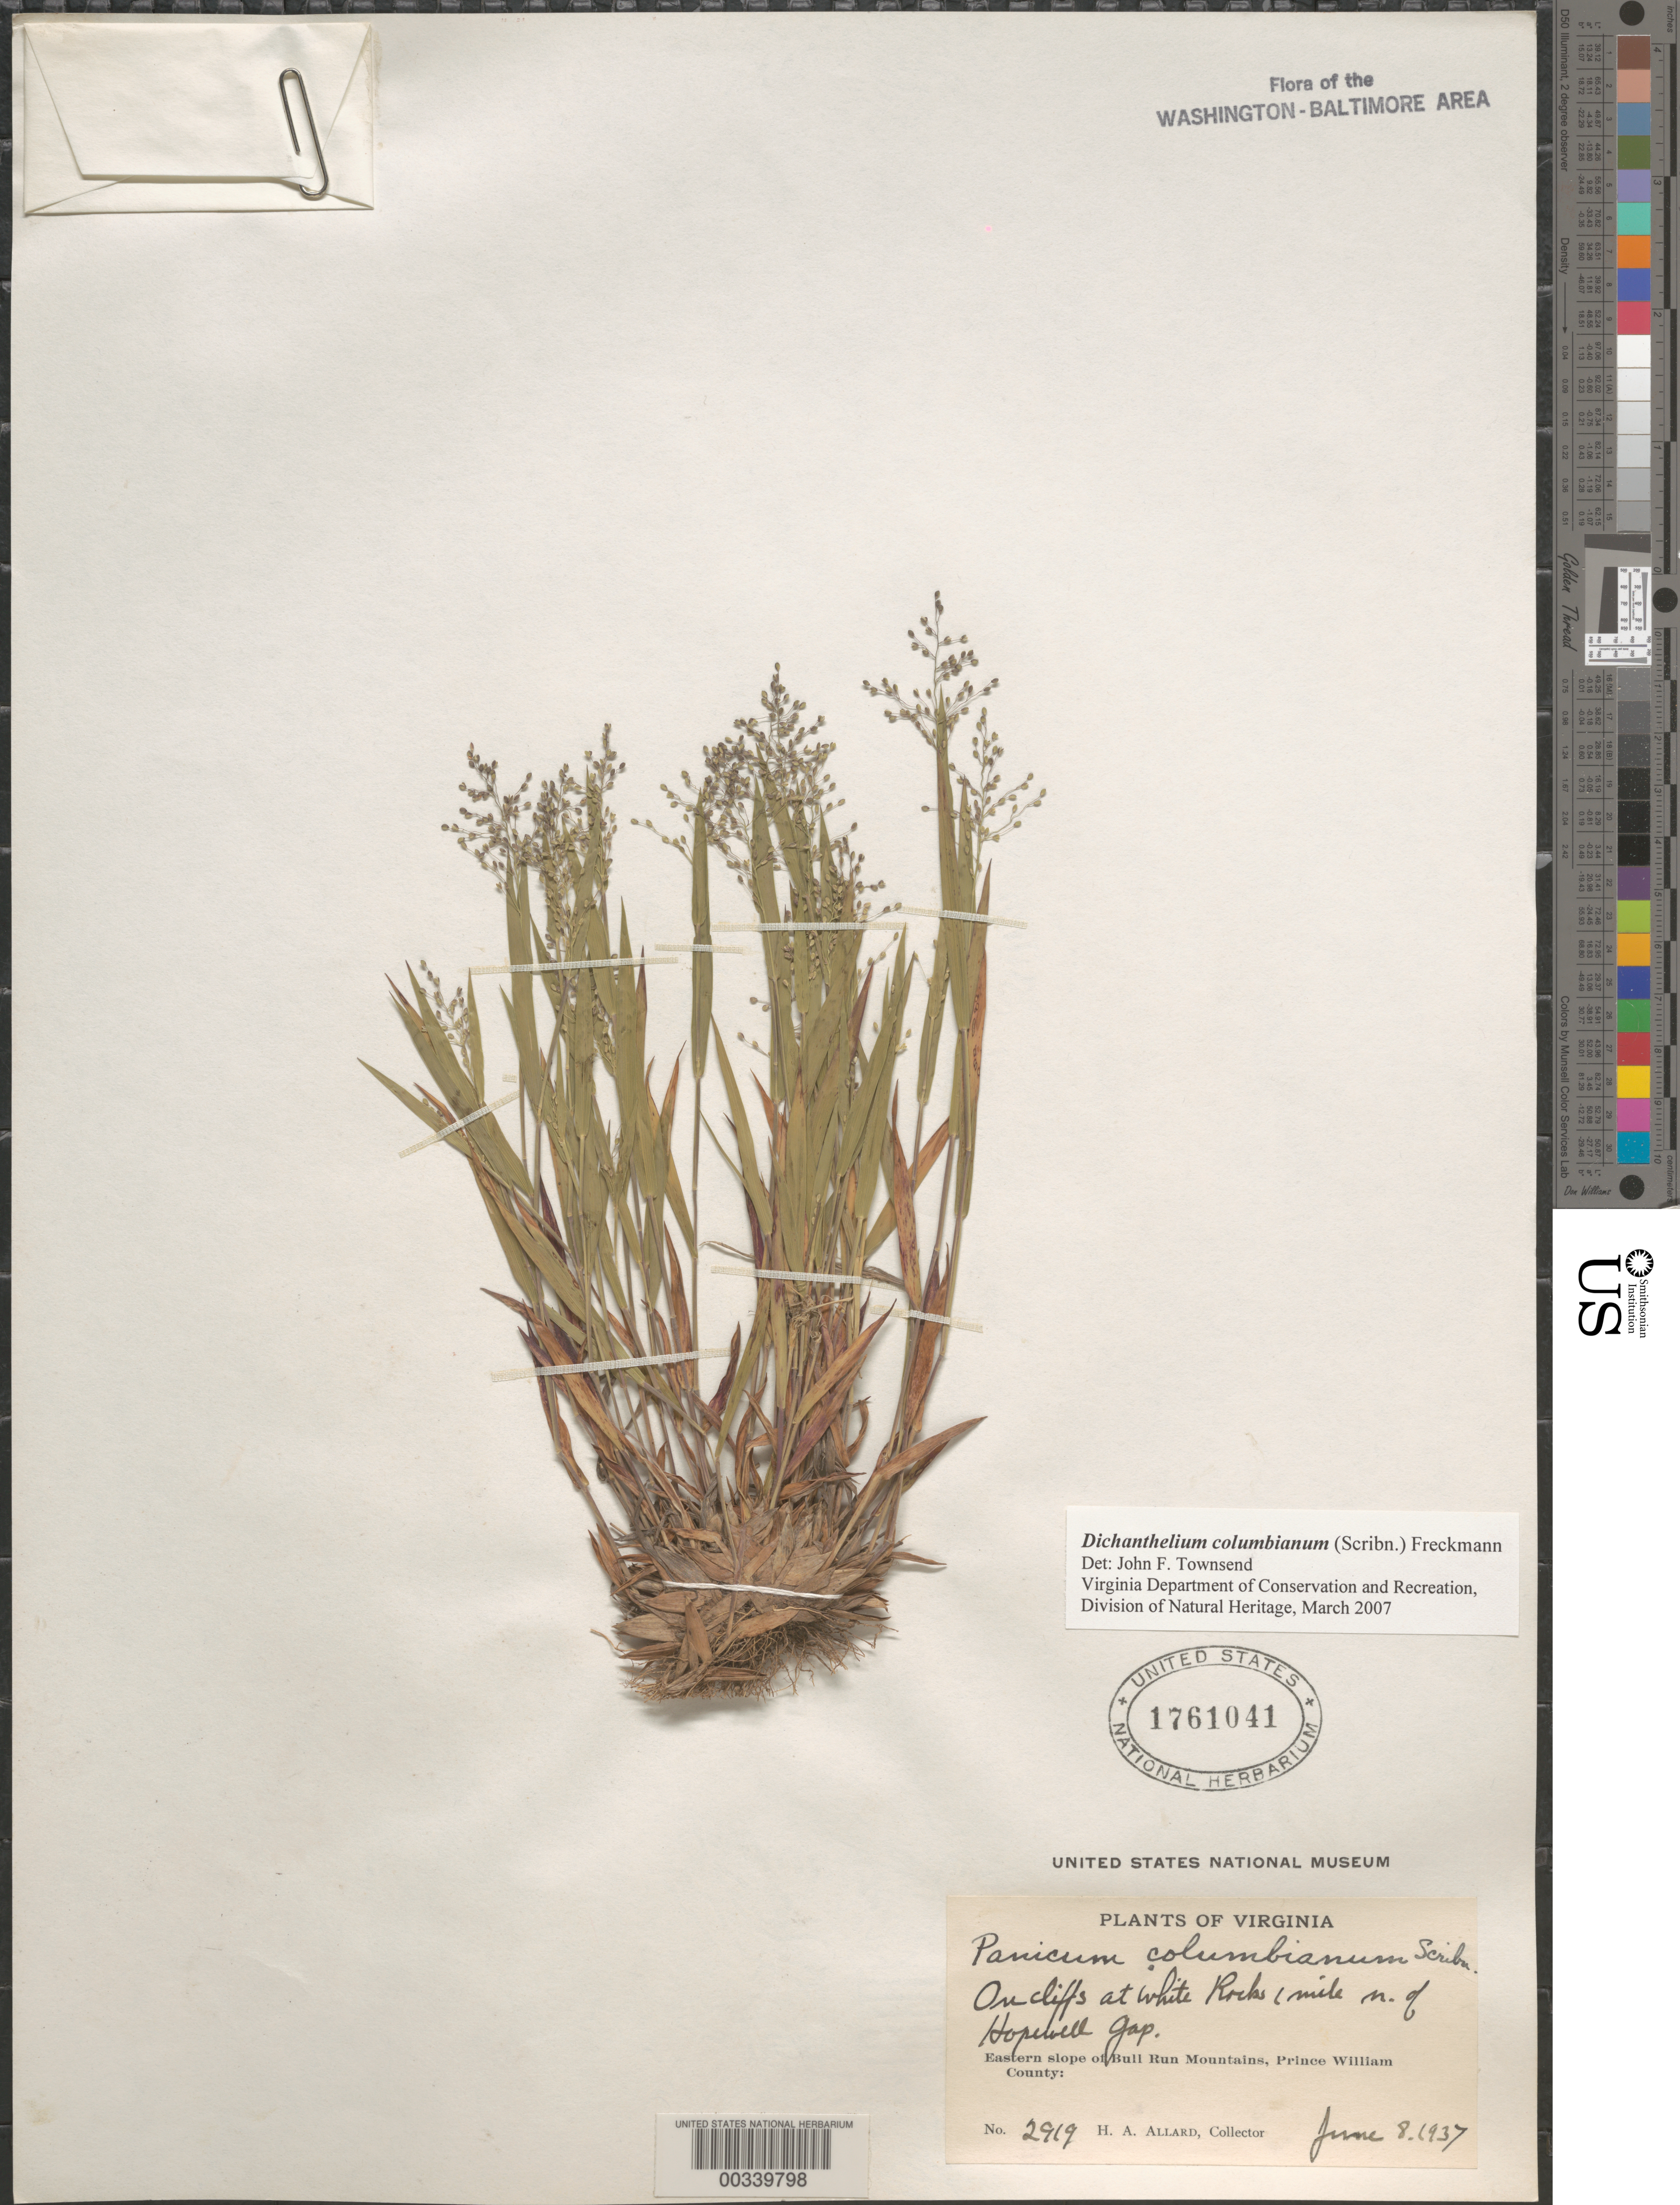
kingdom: Plantae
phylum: Tracheophyta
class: Liliopsida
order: Poales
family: Poaceae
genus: Dichanthelium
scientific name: Dichanthelium columbianum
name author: (Scribn.) Freckmann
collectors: H. A. Allard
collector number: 2919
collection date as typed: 08 Jun 1937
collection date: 1937-06-08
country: United States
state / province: Virginia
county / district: Prince William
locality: Bull Run Mountains, Hopewell Gap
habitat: Cliffs at white rocks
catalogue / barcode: US 1761041